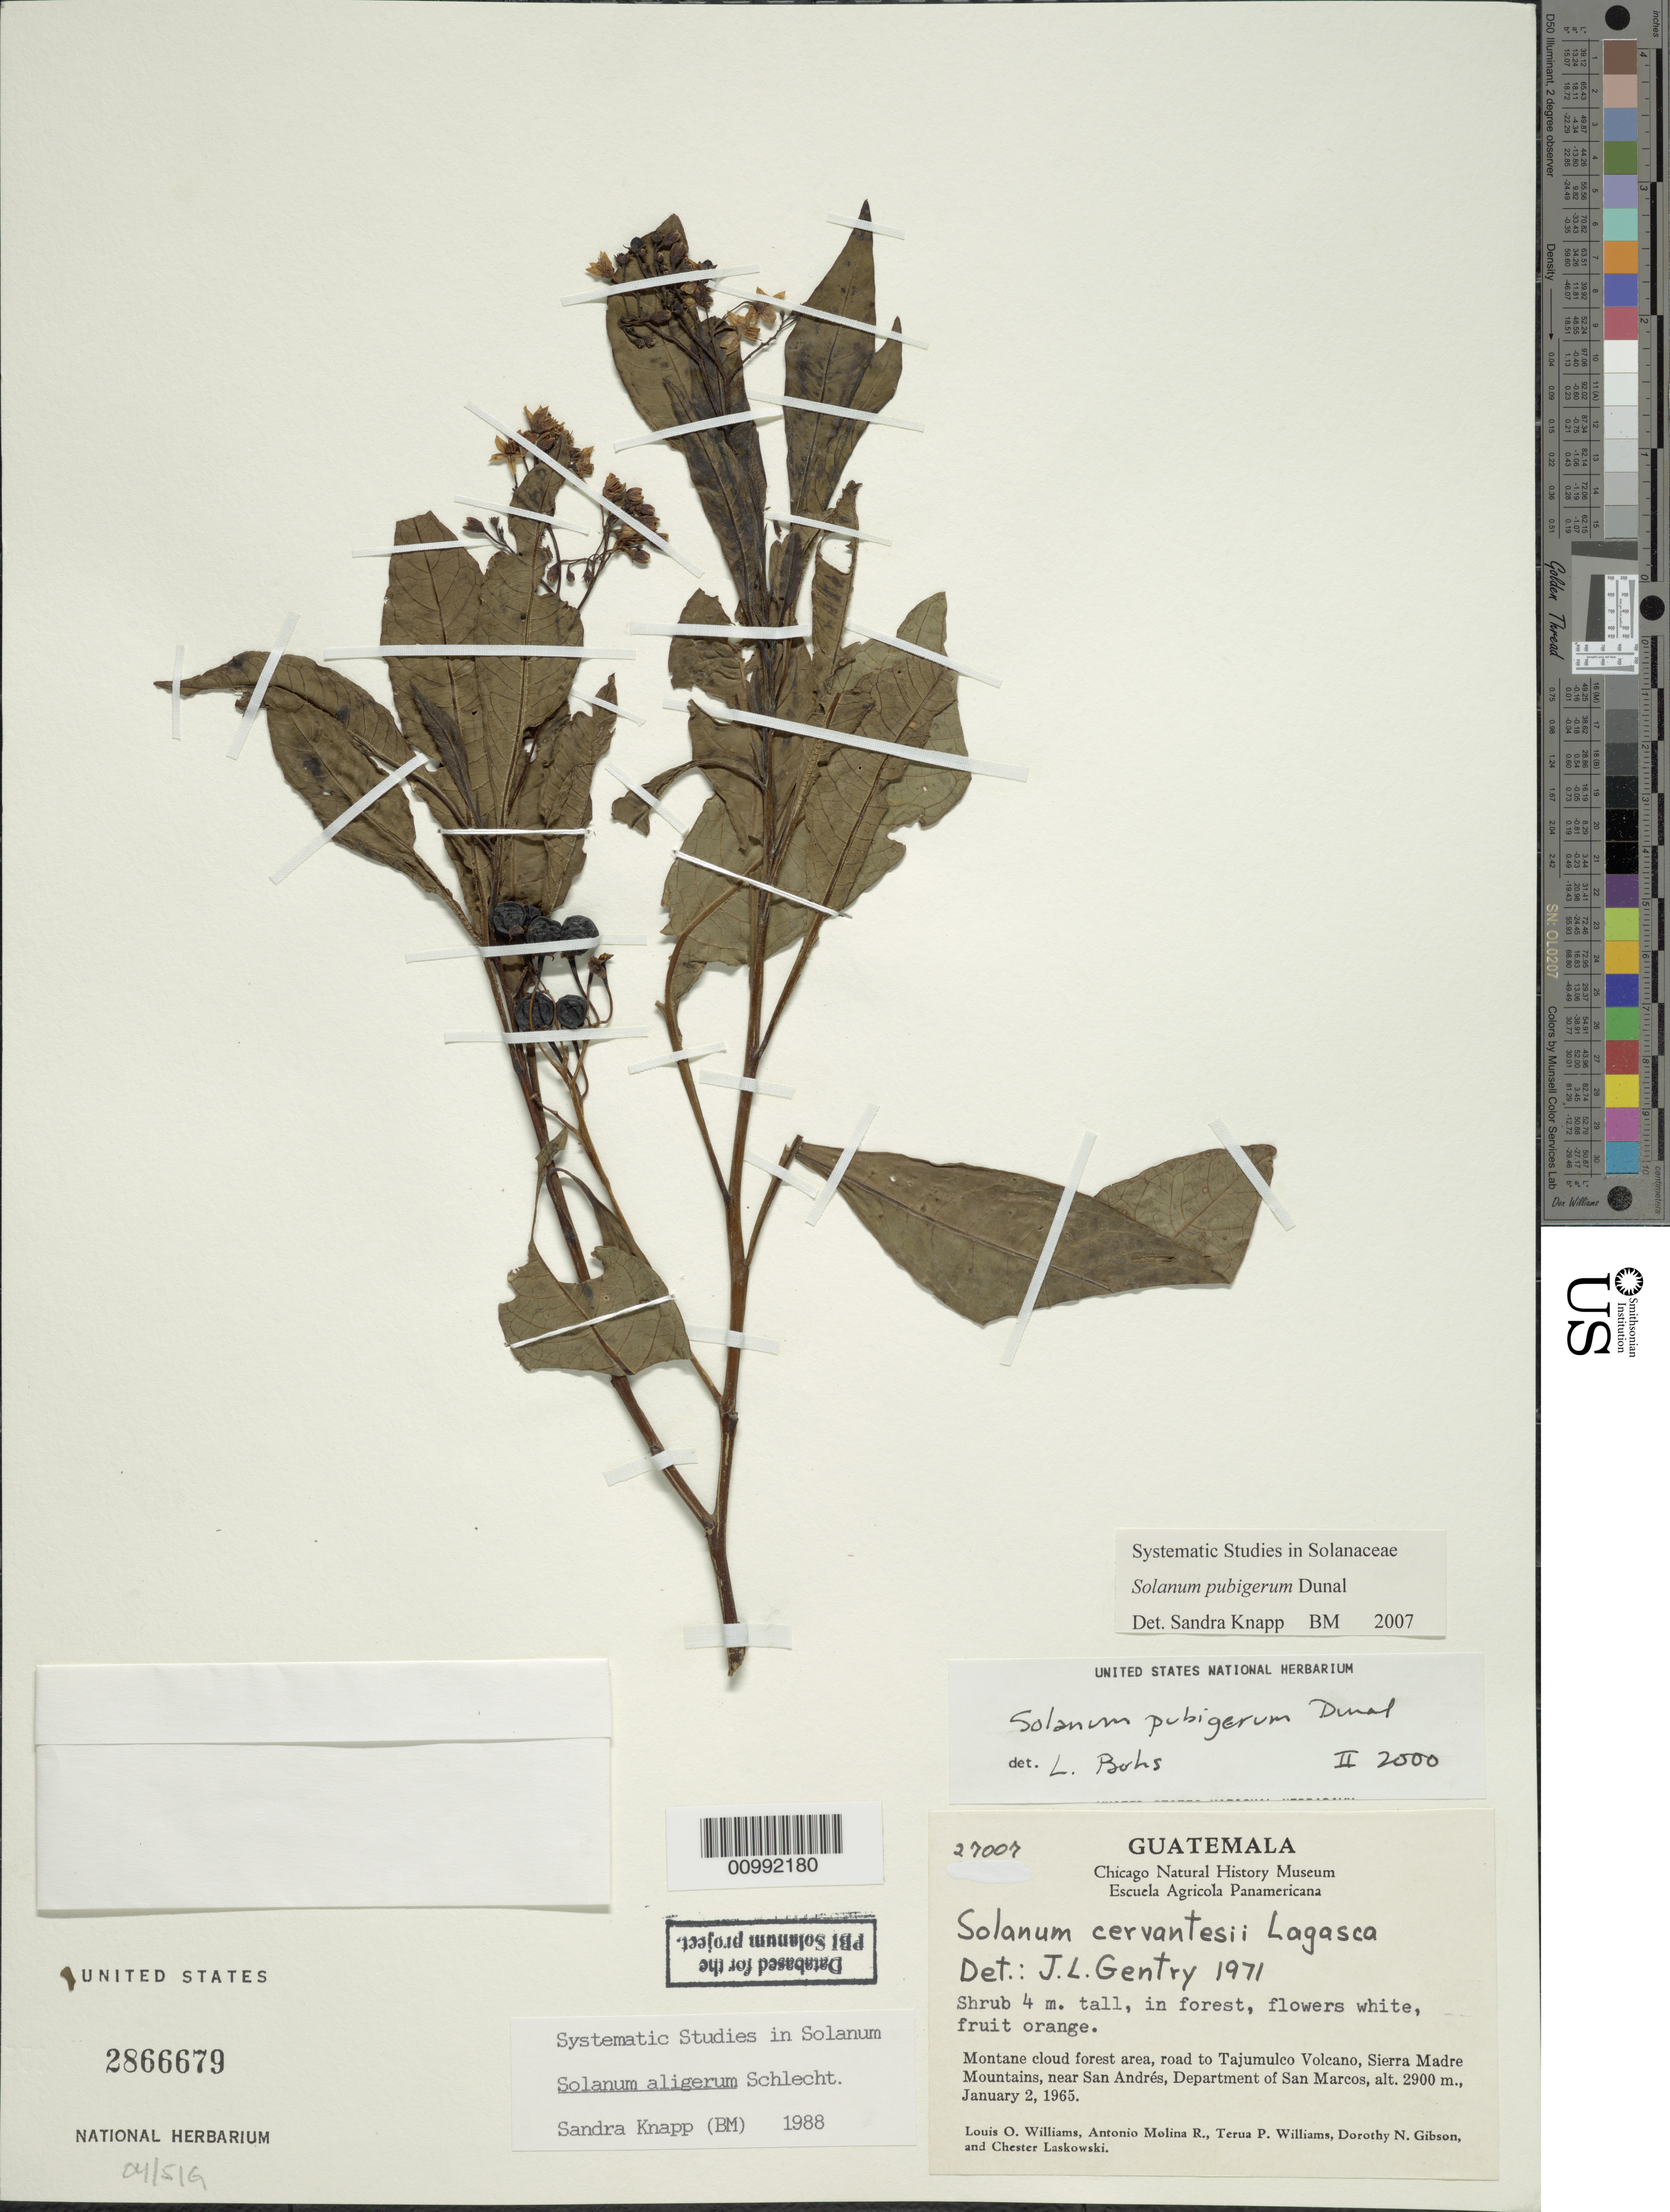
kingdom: Plantae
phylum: Tracheophyta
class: Magnoliopsida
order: Solanales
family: Solanaceae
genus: Solanum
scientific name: Solanum pubigerum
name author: Dunal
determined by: Knapp, S. D.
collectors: L. O. Williams, A. Molina R., T. P. Williams & D. N. Gibson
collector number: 27007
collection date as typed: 2 Jan 1965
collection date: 1965-01-02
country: Guatemala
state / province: San Marcos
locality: road to Tajumulco Volcano, Sierra Madre Mountains, near San Andres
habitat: mountane cloud forest area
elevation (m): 2900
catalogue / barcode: US 2866679